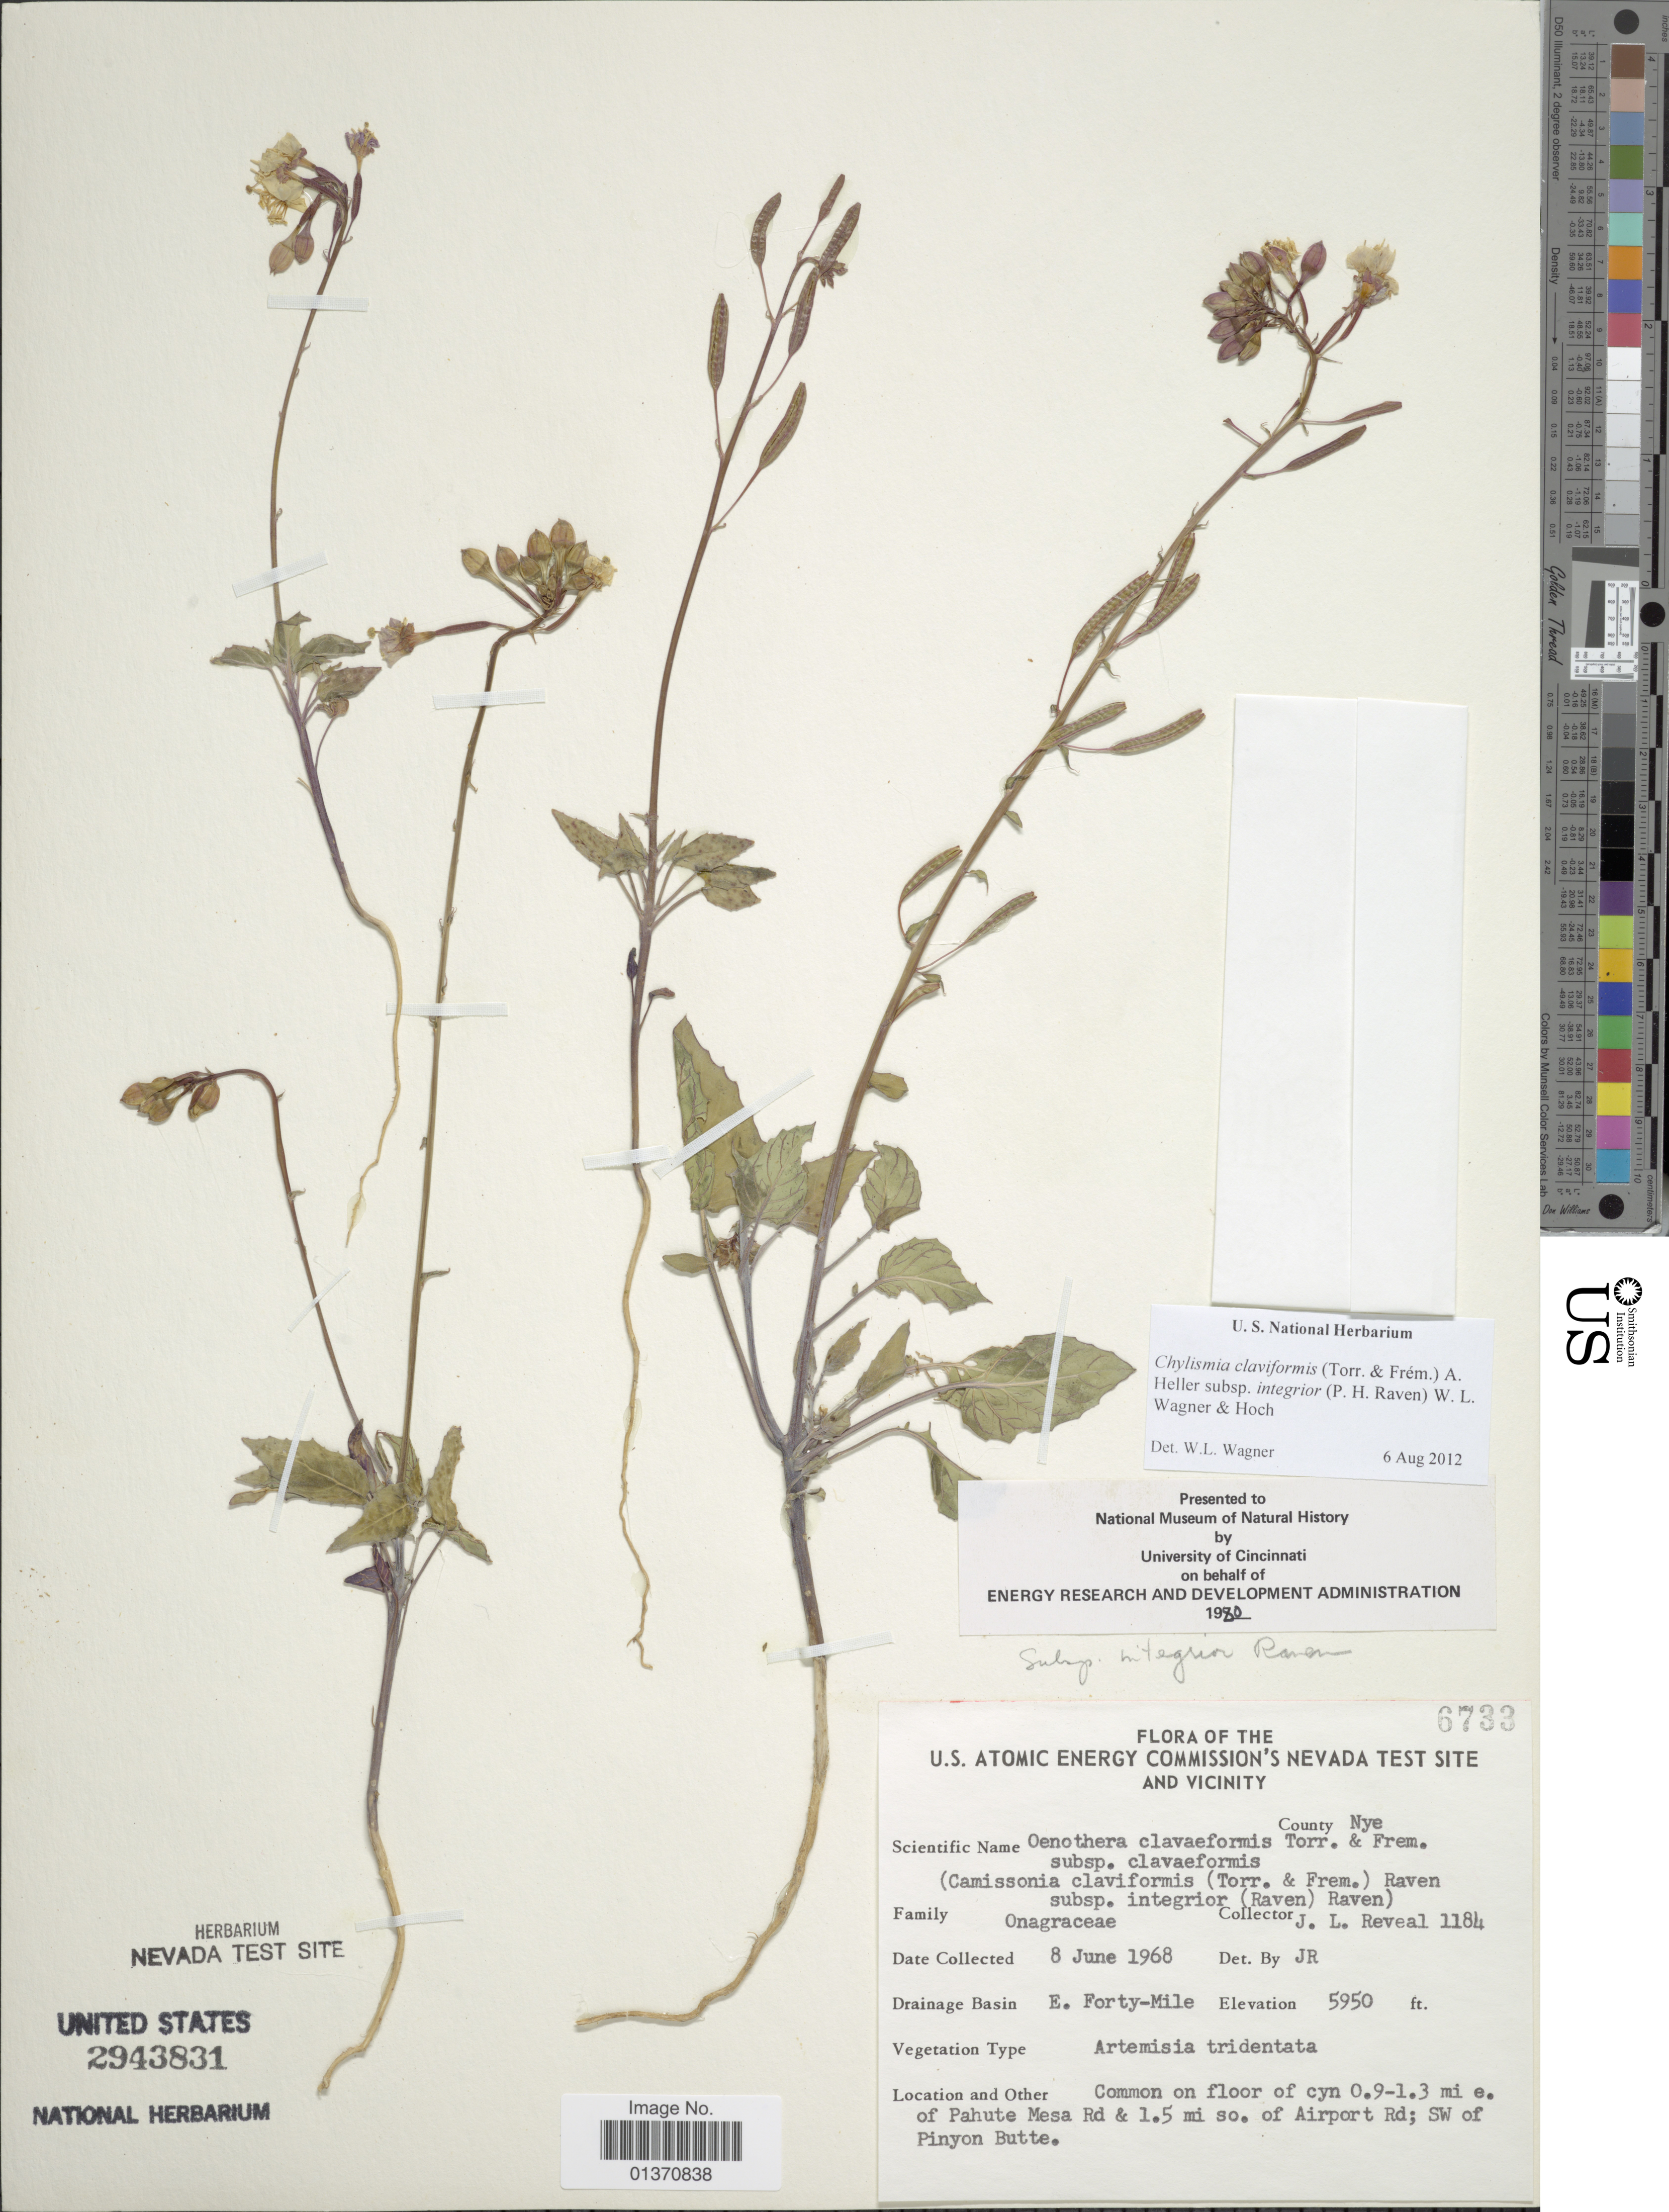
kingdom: Plantae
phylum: Tracheophyta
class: Magnoliopsida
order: Myrtales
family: Onagraceae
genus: Chylismia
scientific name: Chylismia claviformis subsp. integrior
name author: (P.H. Raven) W.L. Wagner & Hoch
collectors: J. L. Reveal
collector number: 6733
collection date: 1968-06-08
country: United States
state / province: Nevada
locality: U. S. Atomic Energy Commission's Nevada Test Site and Vicinity, E. Forty-Mile, common on floor of cyn 0.9-1.3 mi e. of Pahute Mesa Rd & 1.5 mi so. of Airport Rd; SW of Pinyon Butte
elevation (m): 1814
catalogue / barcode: US 2943831